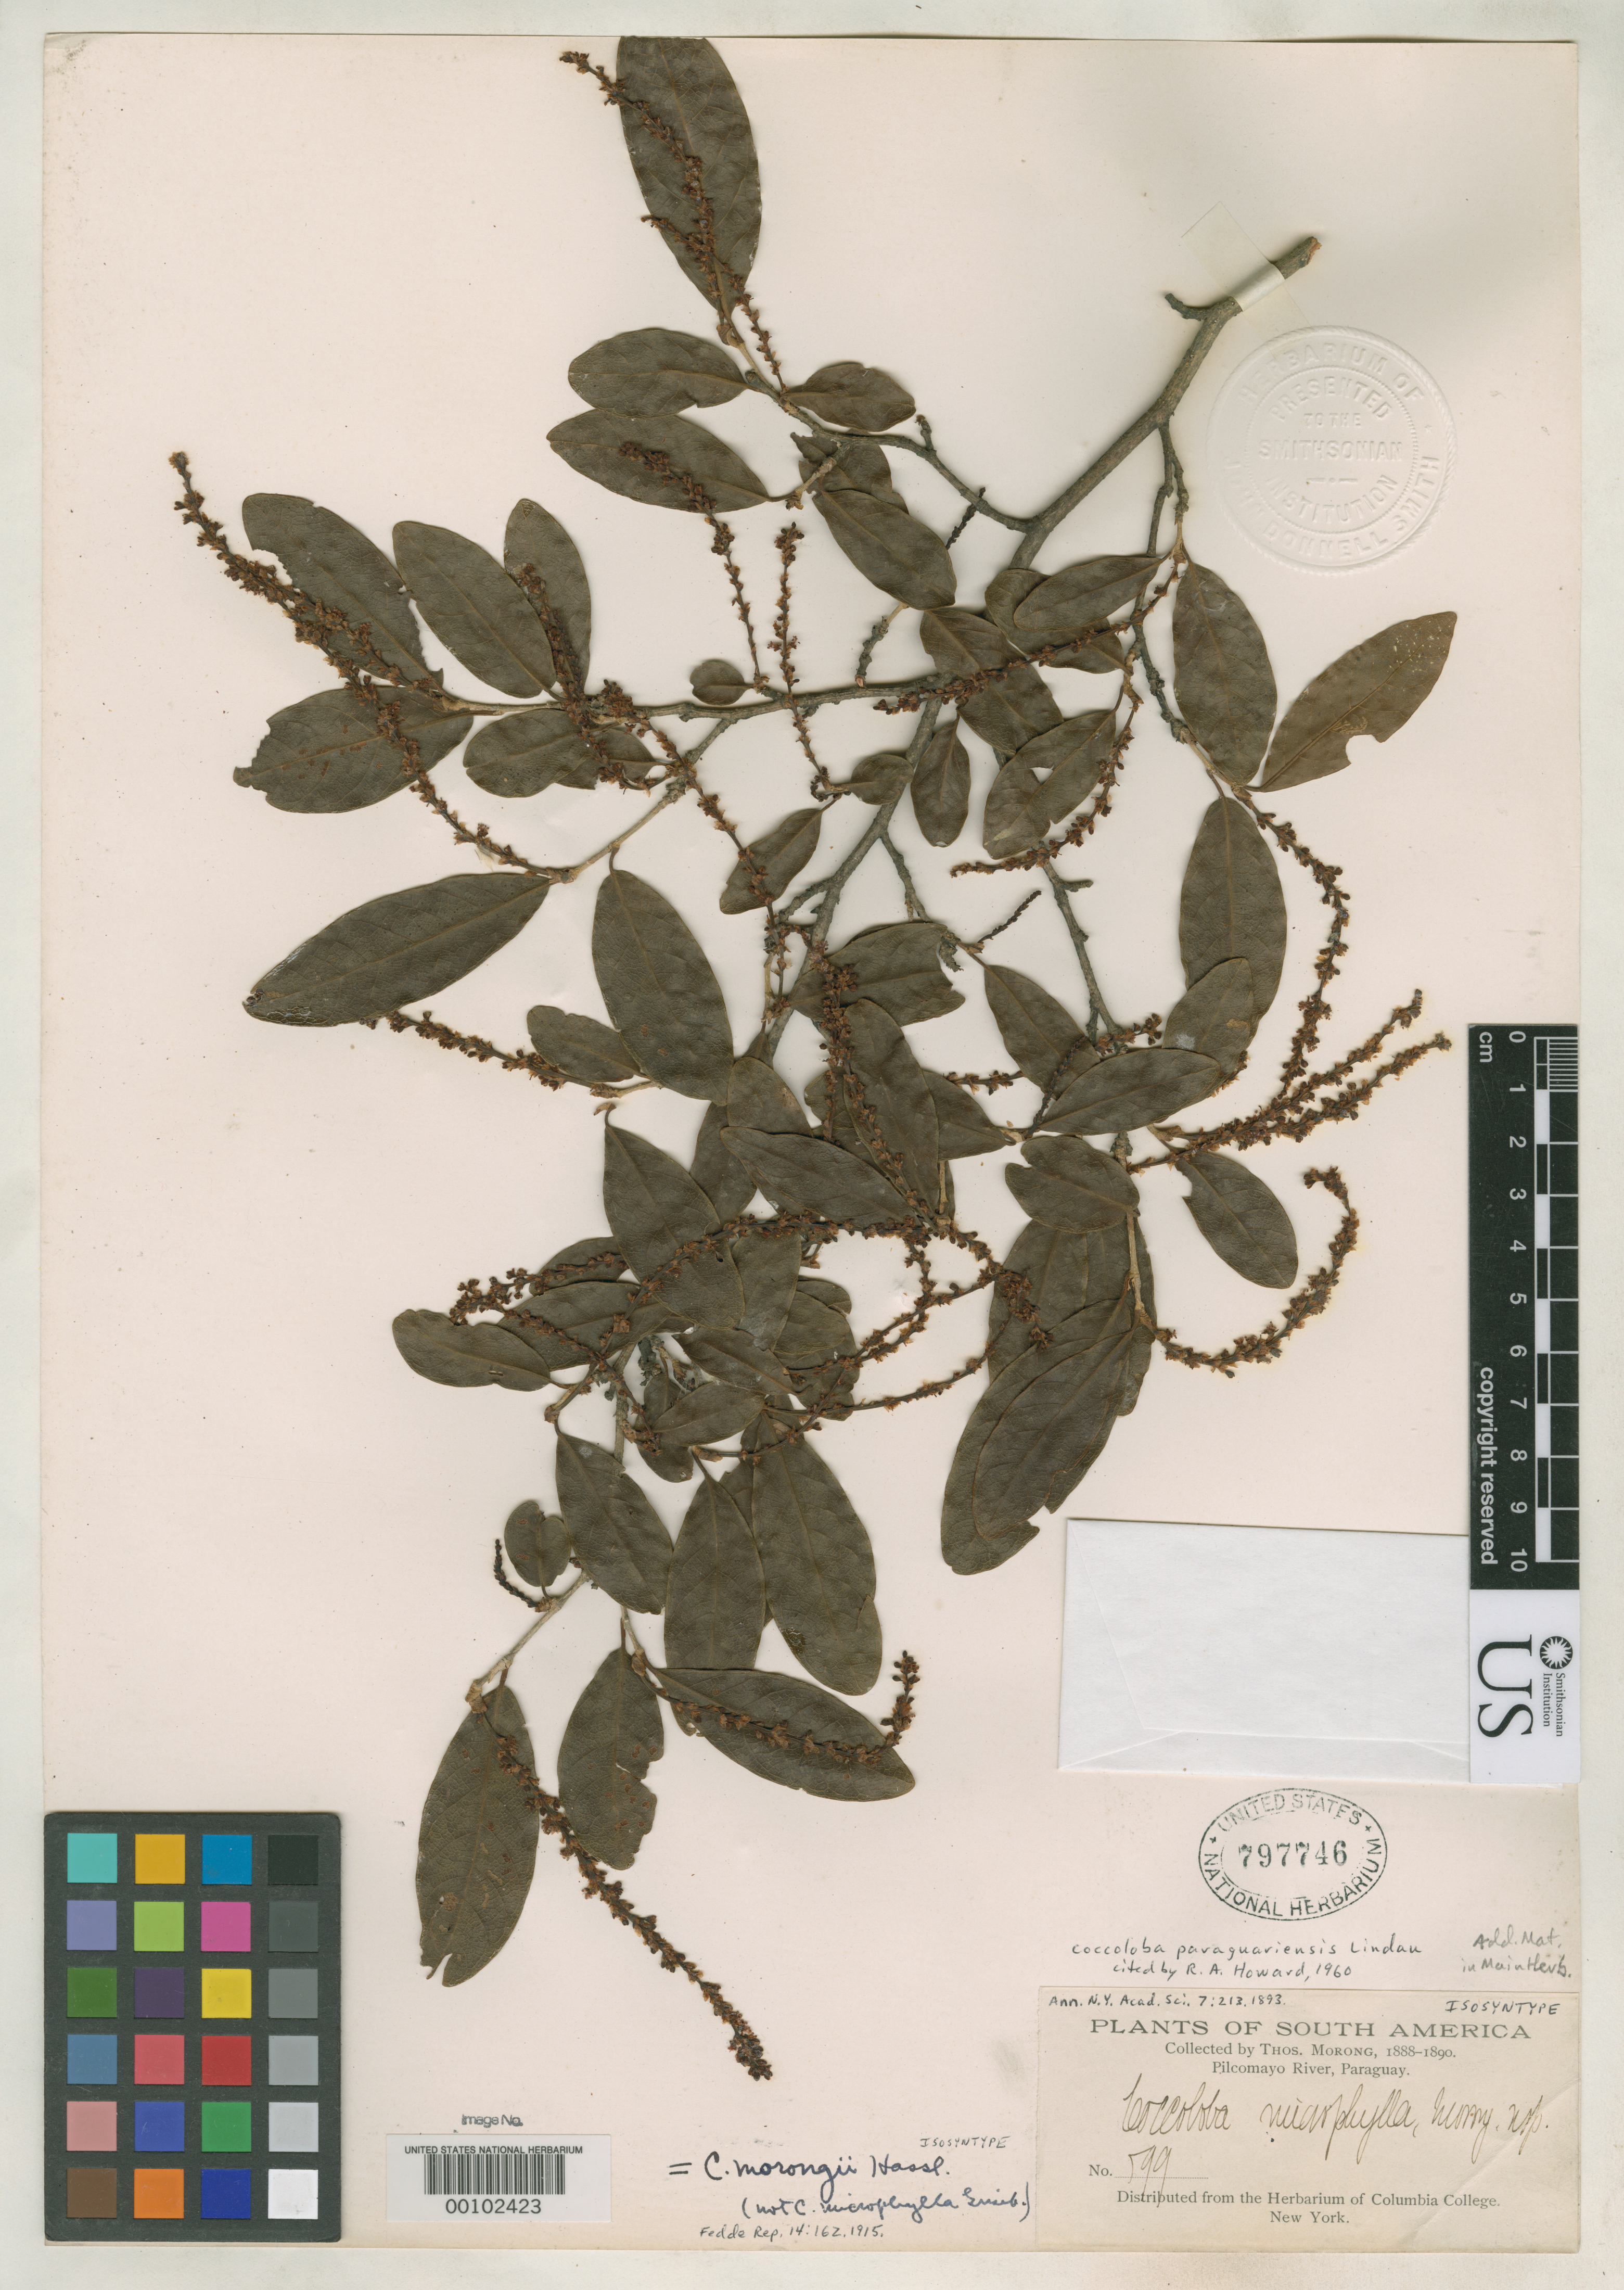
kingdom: Plantae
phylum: Tracheophyta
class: Magnoliopsida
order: Caryophyllales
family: Polygonaceae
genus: Coccoloba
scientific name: Coccoloba microphylla Morong, nom. illeg.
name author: Morong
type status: Isosyntype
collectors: T. Morong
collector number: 899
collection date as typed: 1888 to -- --- 1890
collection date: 1888/1890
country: Paraguay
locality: Rio Pilcomayo.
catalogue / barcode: US 797746